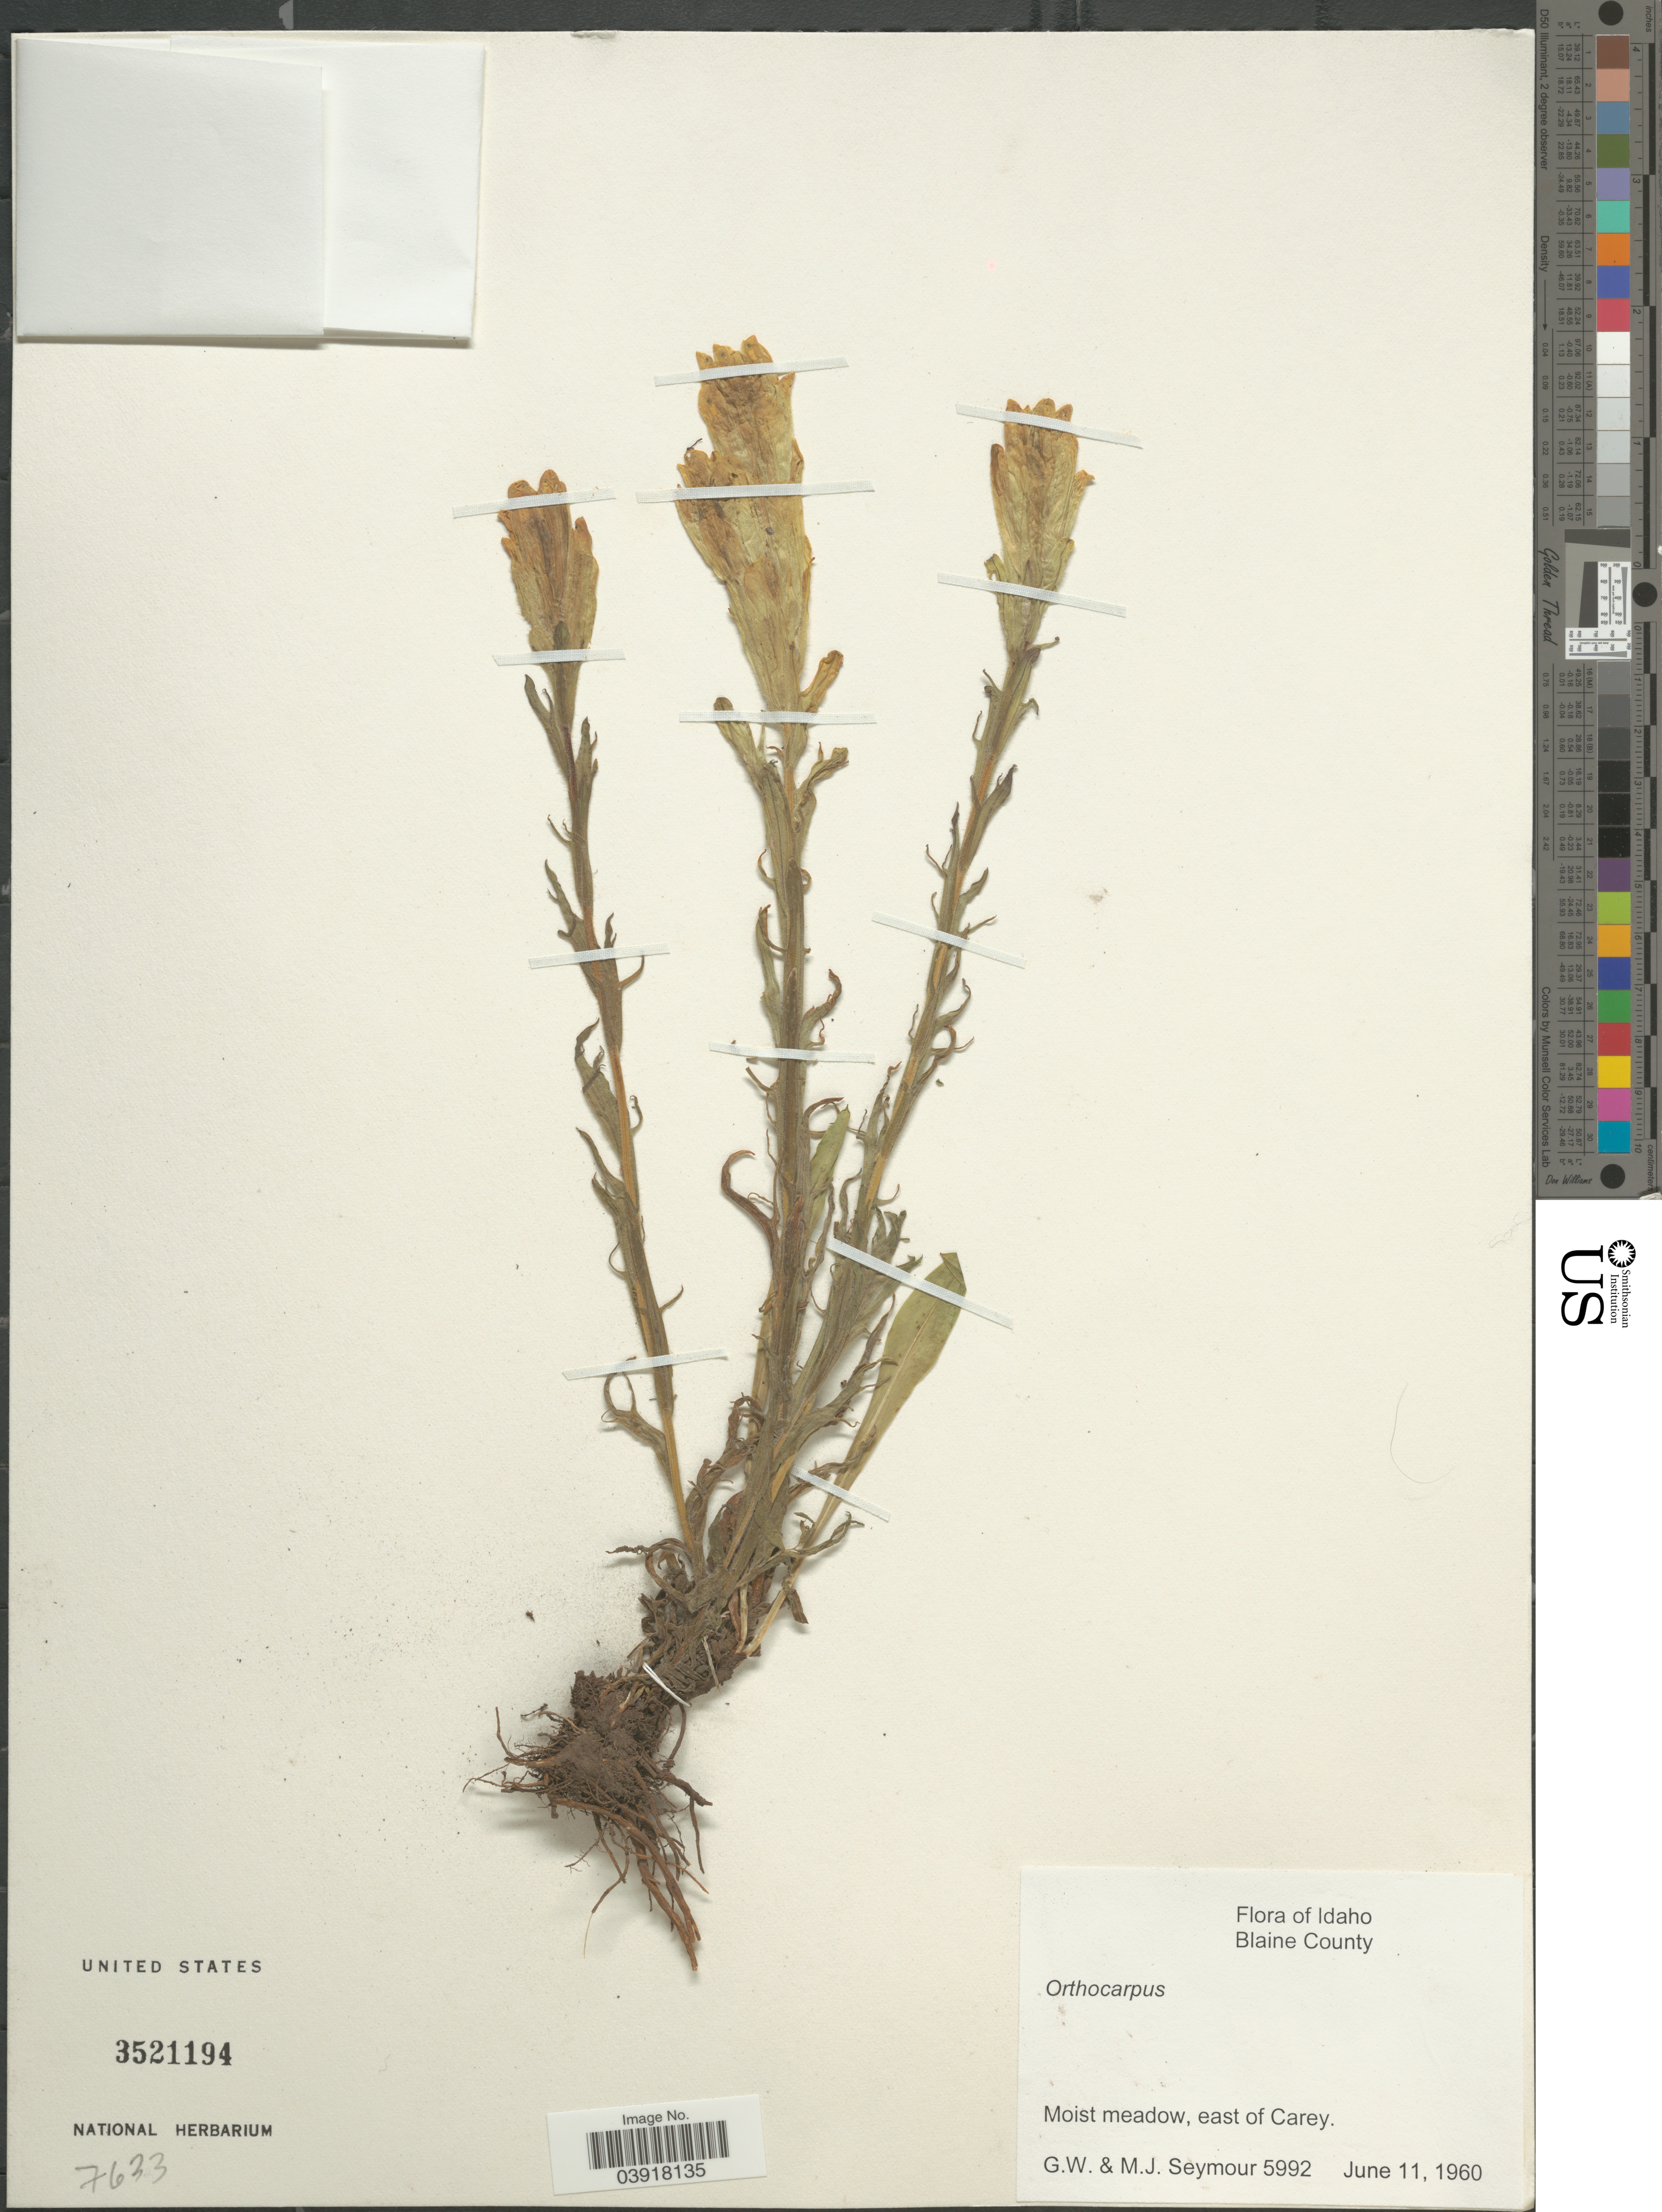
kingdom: Plantae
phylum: Tracheophyta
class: Magnoliopsida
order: Lamiales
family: Orobanchaceae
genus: Orthocarpus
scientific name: Orthocarpus sp.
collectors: G. Seymour & M. Seymour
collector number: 5992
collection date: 1960-06-11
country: United States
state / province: Idaho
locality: Blaine County. Moist meadow, east of Carey.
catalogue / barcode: US 3521194